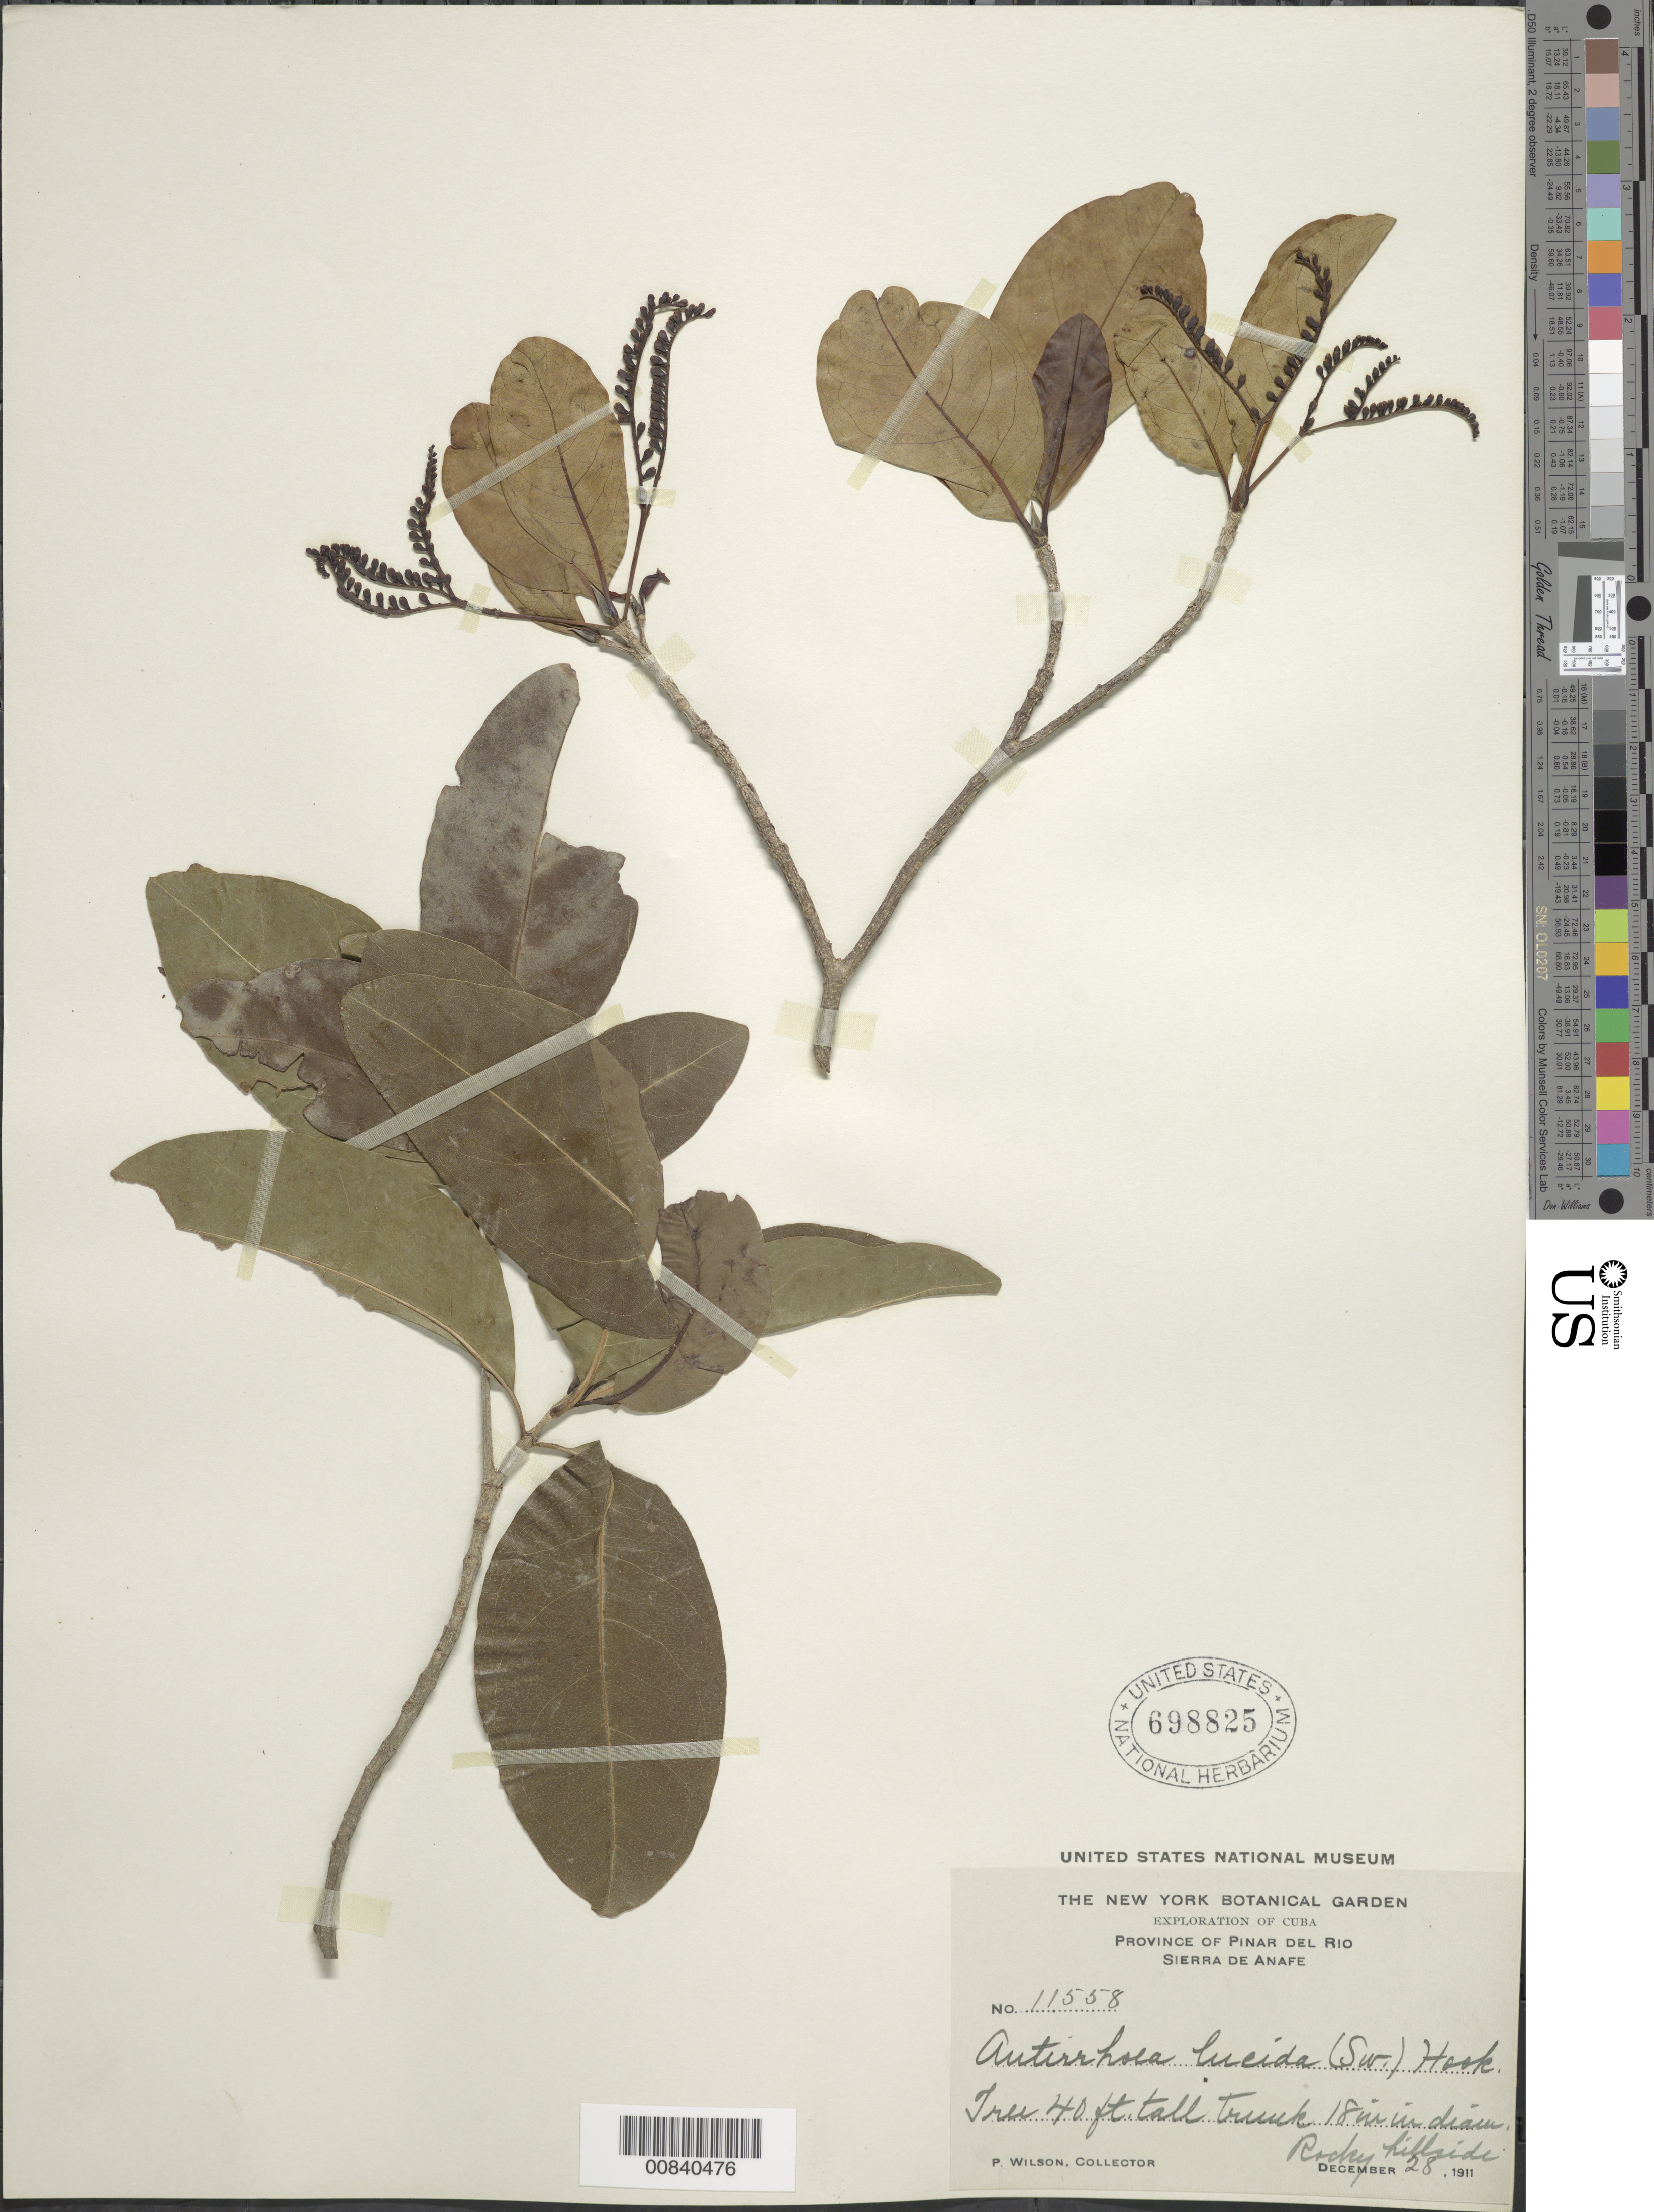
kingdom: Plantae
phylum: Tracheophyta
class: Magnoliopsida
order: Gentianales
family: Rubiaceae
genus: Stenostomum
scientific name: Stenostomum lucidum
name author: (Sw.) C.F. Gaertn.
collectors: P. Wilson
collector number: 11558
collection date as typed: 28 Dec 1911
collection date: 1911-12-28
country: Cuba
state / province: Pinar del Río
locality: Sierra de Anafe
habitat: Rocky hillside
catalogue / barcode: US 698825